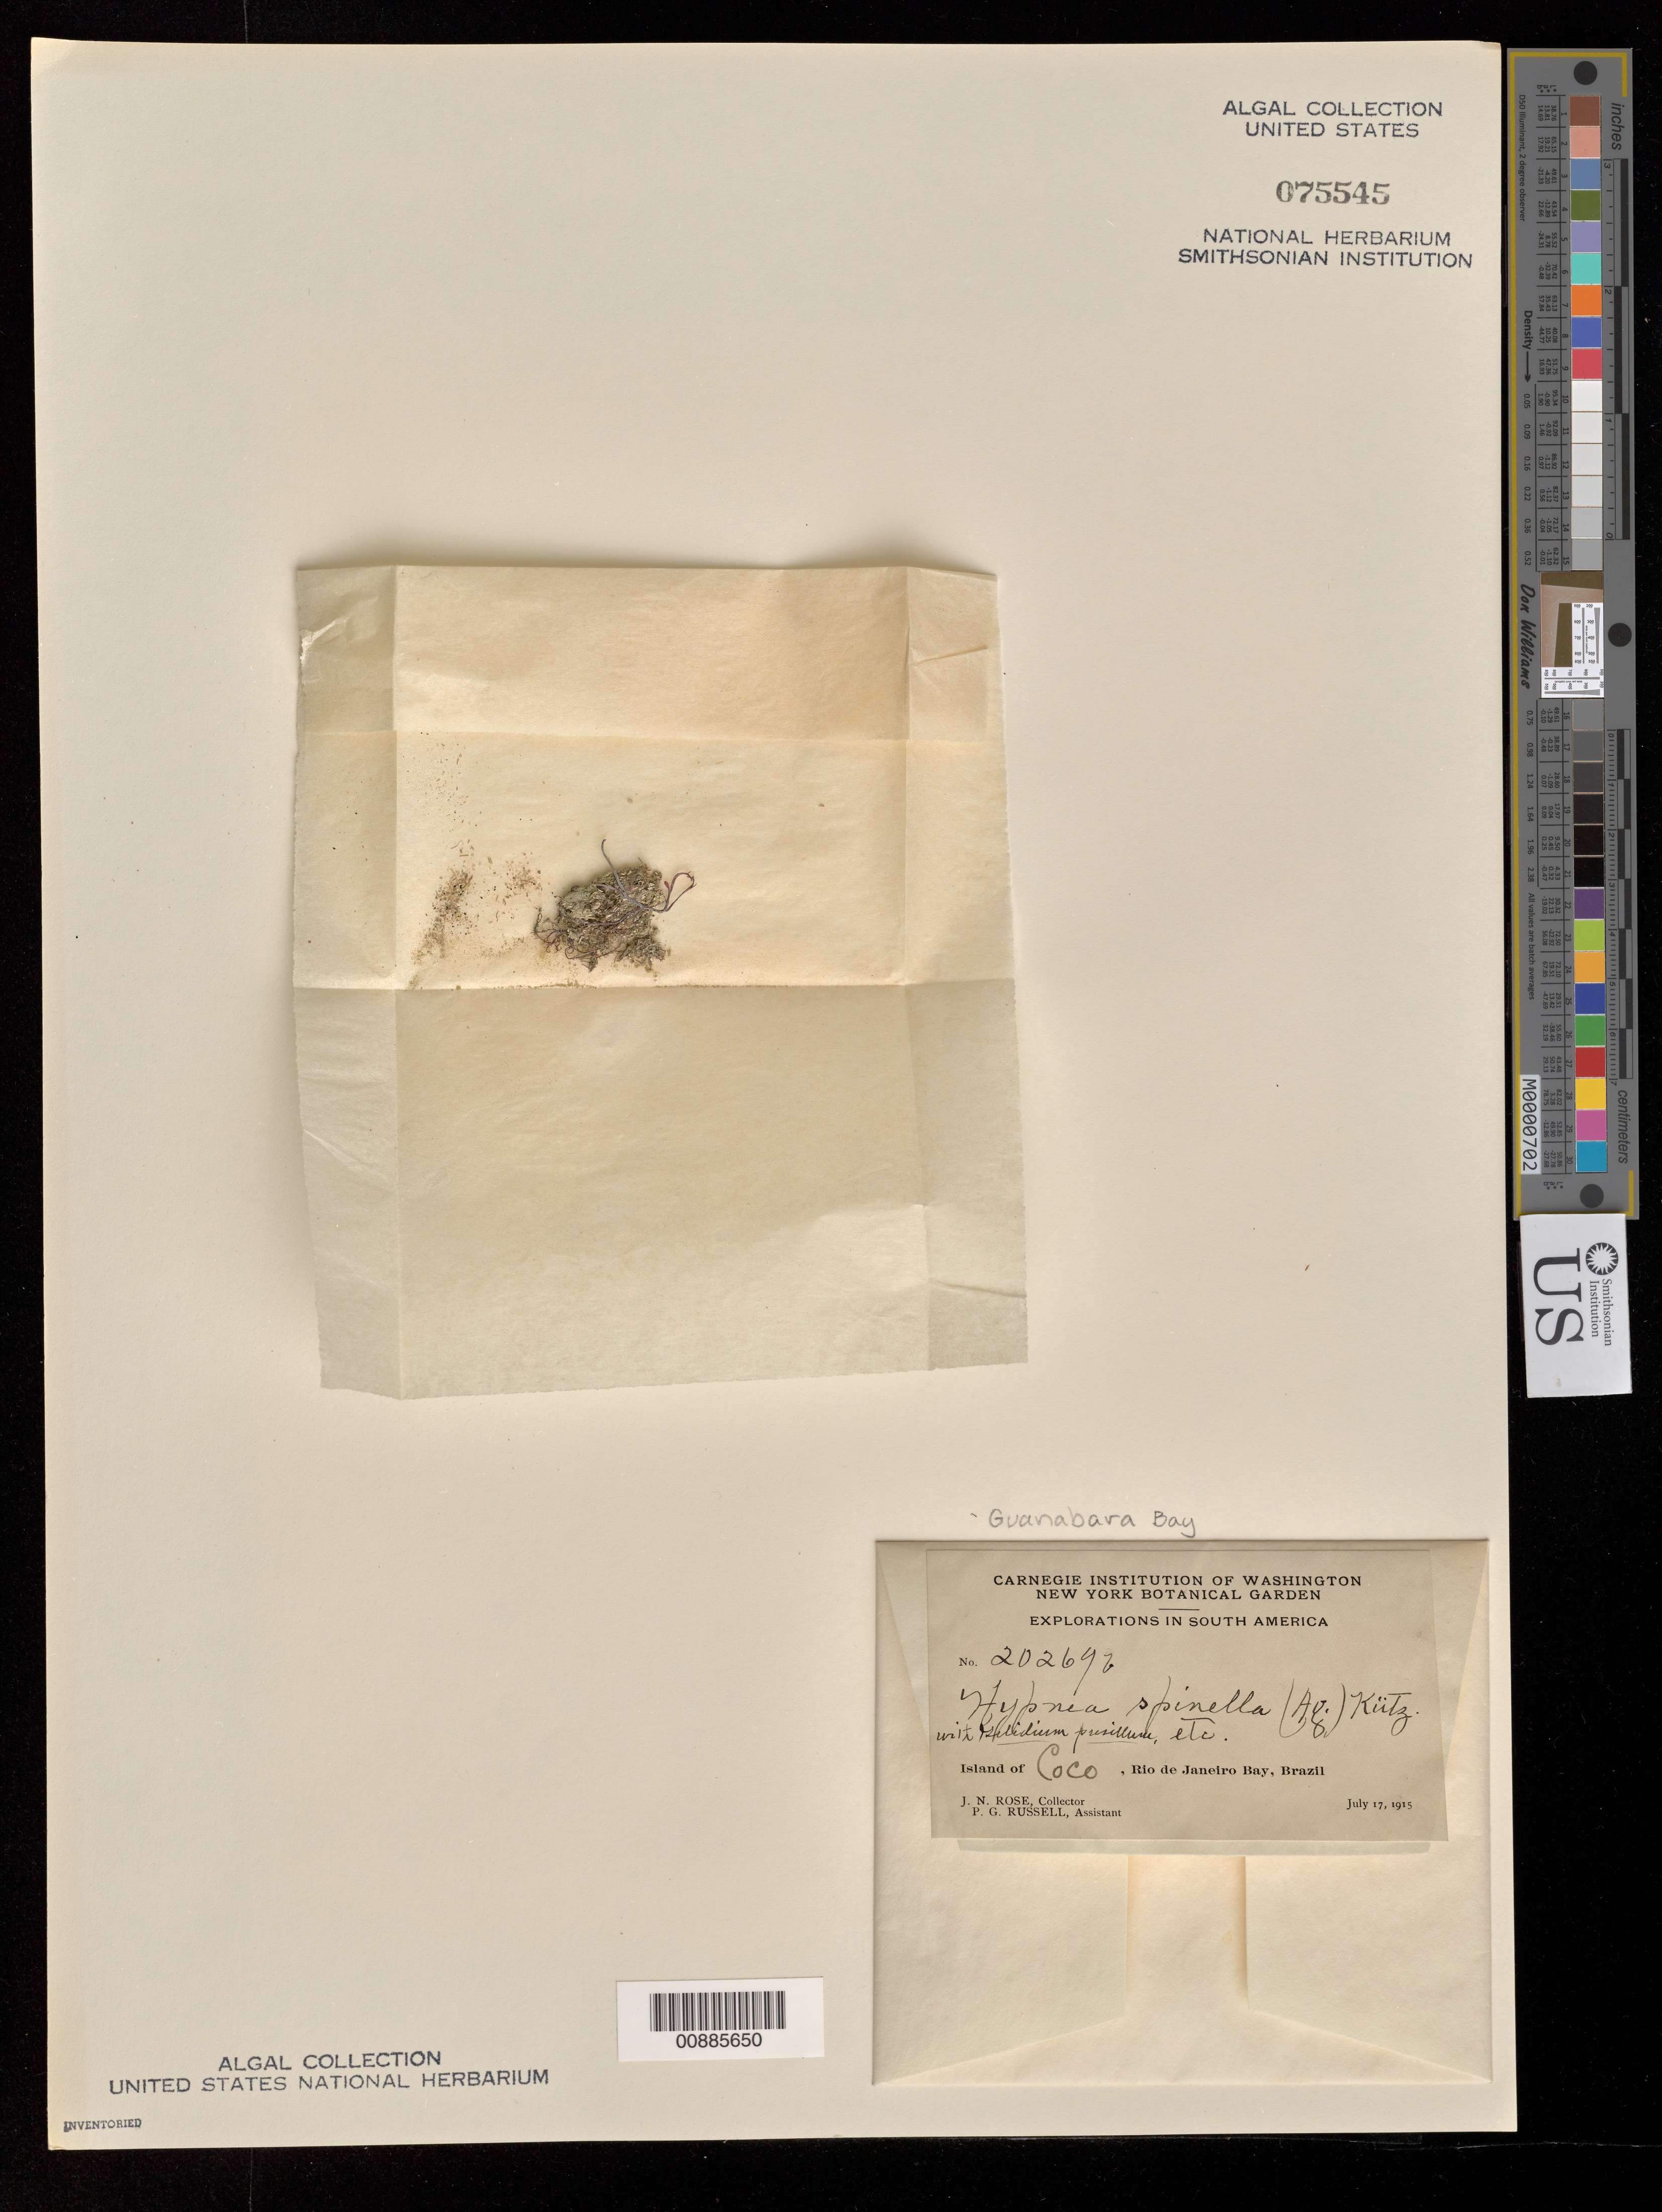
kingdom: Plantae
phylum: Rhodophyta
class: Florideophyceae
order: Gigartinales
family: Cystocloniaceae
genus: Hypnea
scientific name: Hypnea spinella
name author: (C. Agardh) Kütz.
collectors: J. N. Rose & P. G. Russell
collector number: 20269b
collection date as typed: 17 Jul 1915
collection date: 1915-07-17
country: Brazil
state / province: Rio de Janeiro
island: Ilha do Coco (Island of Coco)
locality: Guanabara Bay (Rio de Janeiro Bay)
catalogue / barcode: US 75545